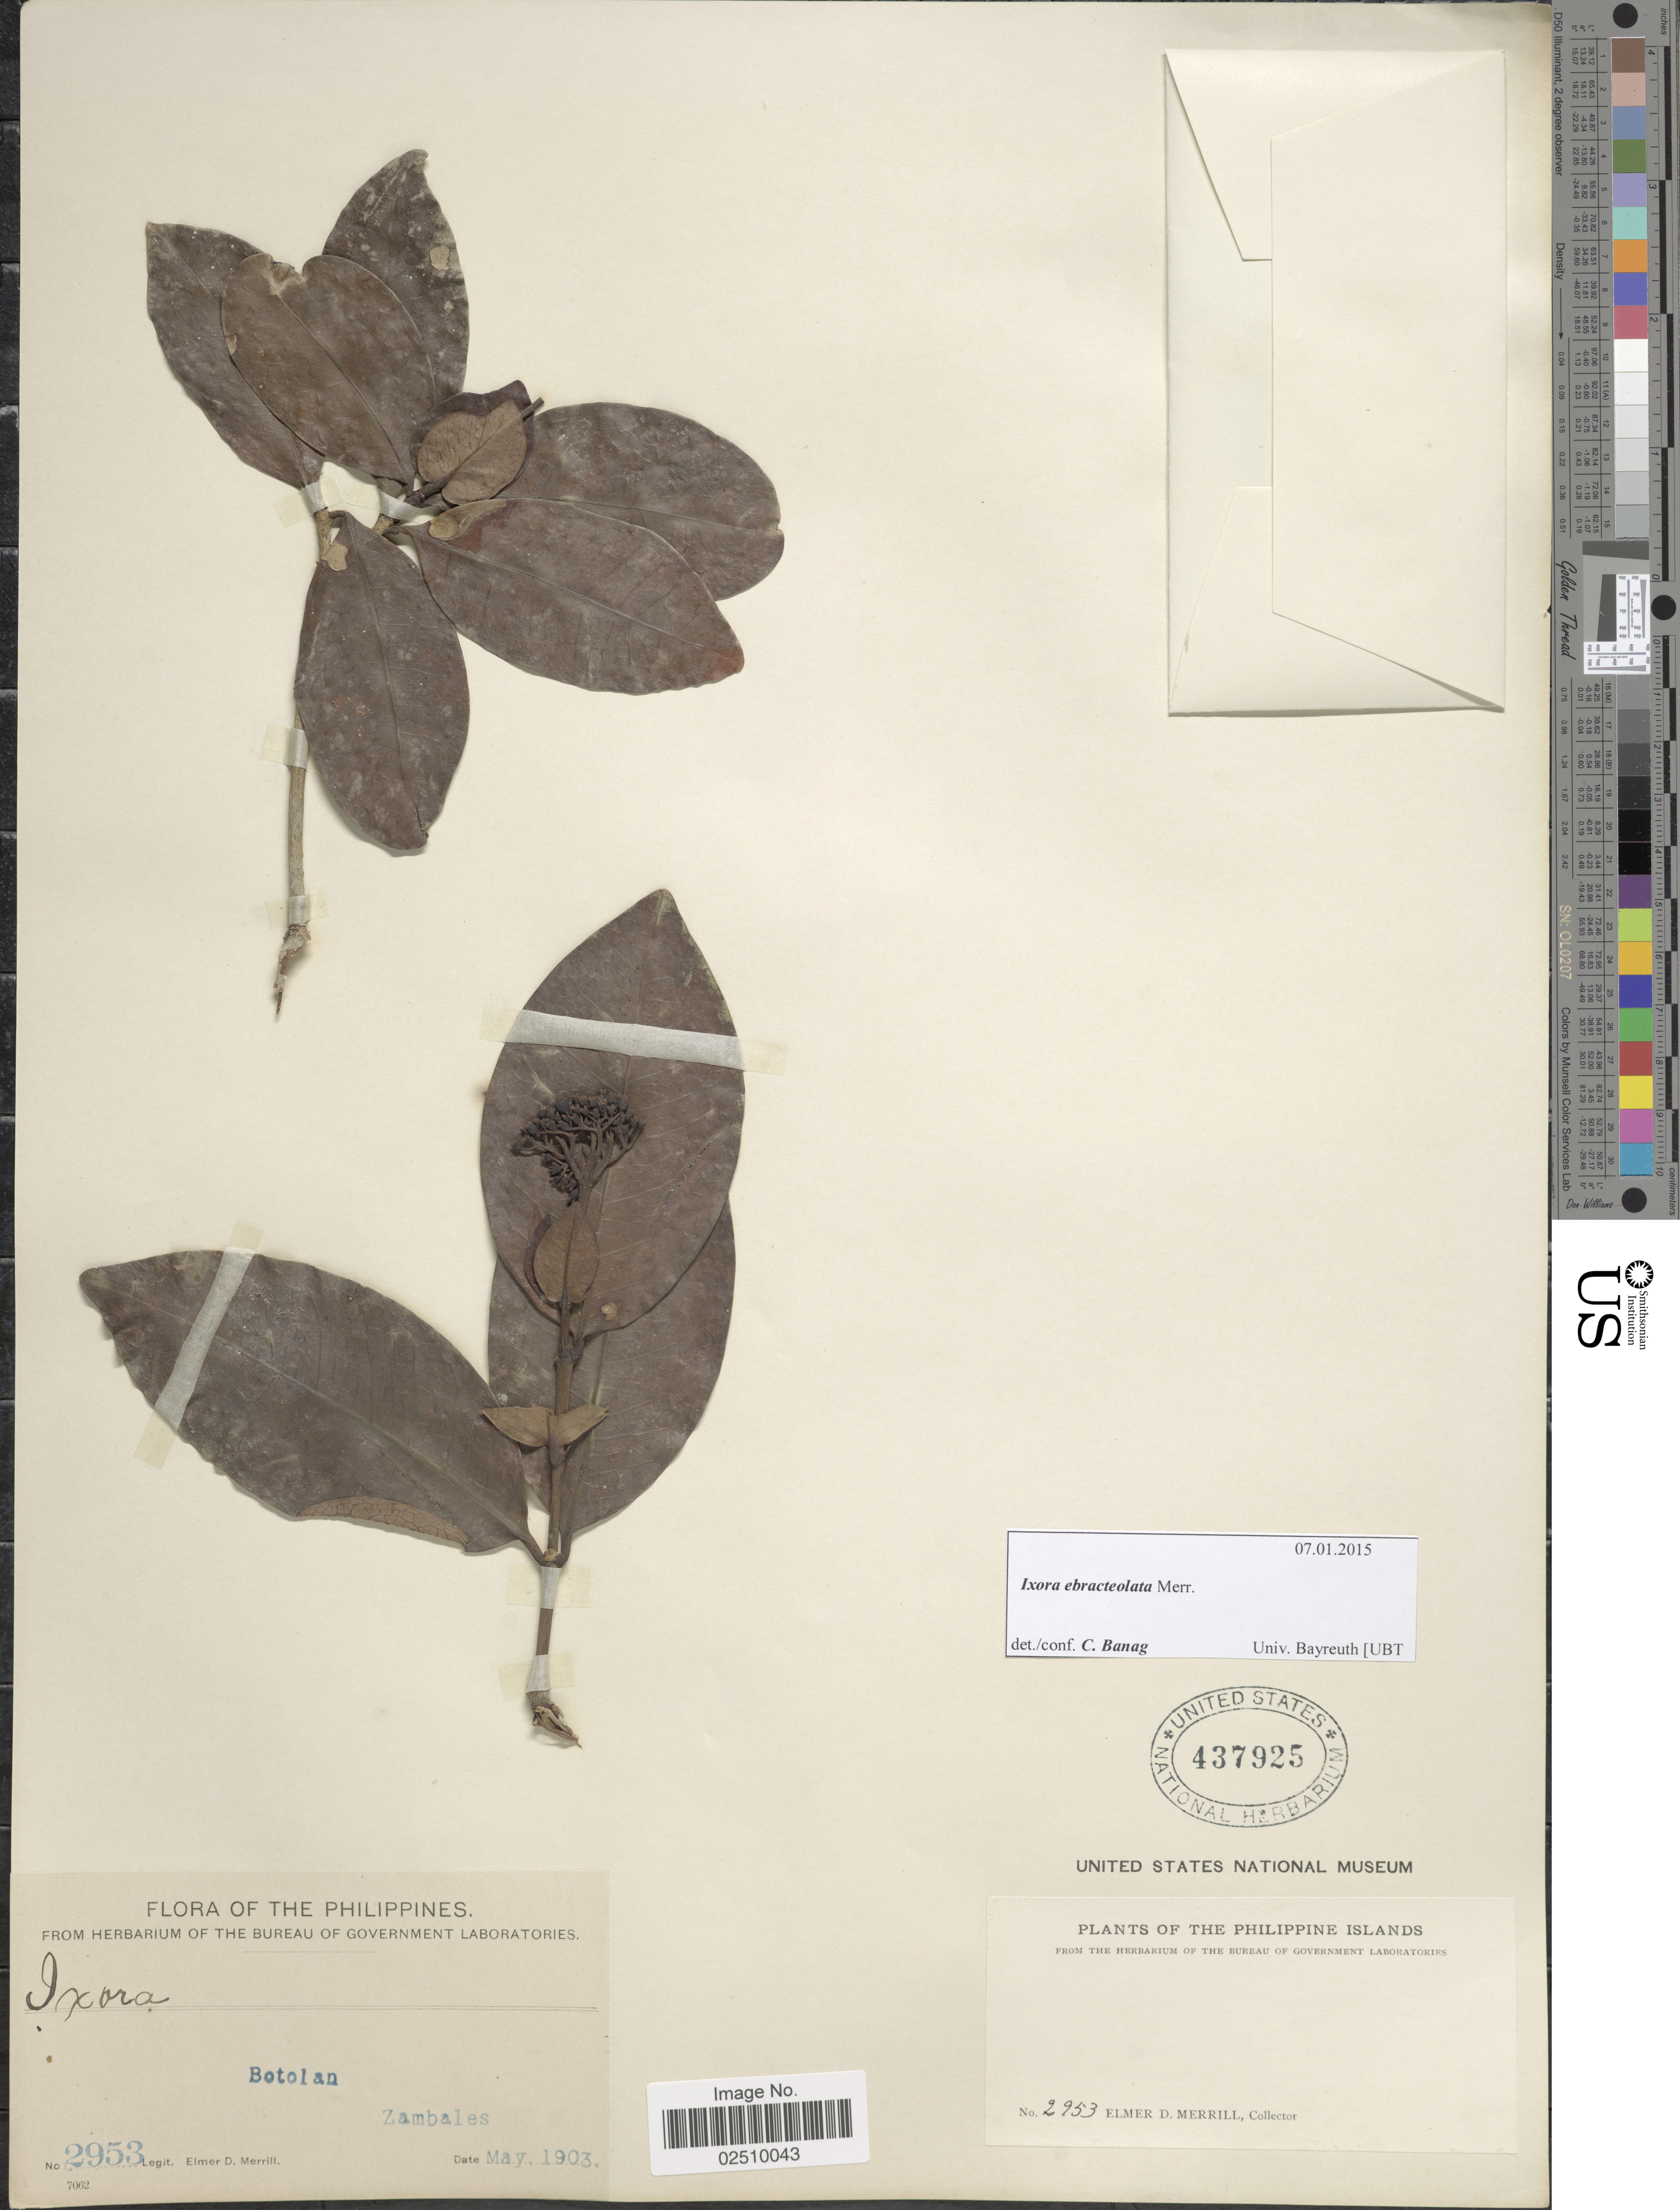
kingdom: Plantae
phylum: Tracheophyta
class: Magnoliopsida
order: Gentianales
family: Rubiaceae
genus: Ixora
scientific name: Ixora ebracteolata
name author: Merr.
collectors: E. D. Merrill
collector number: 2953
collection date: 1903-05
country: Philippines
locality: Botolan, Zambales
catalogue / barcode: US 437925